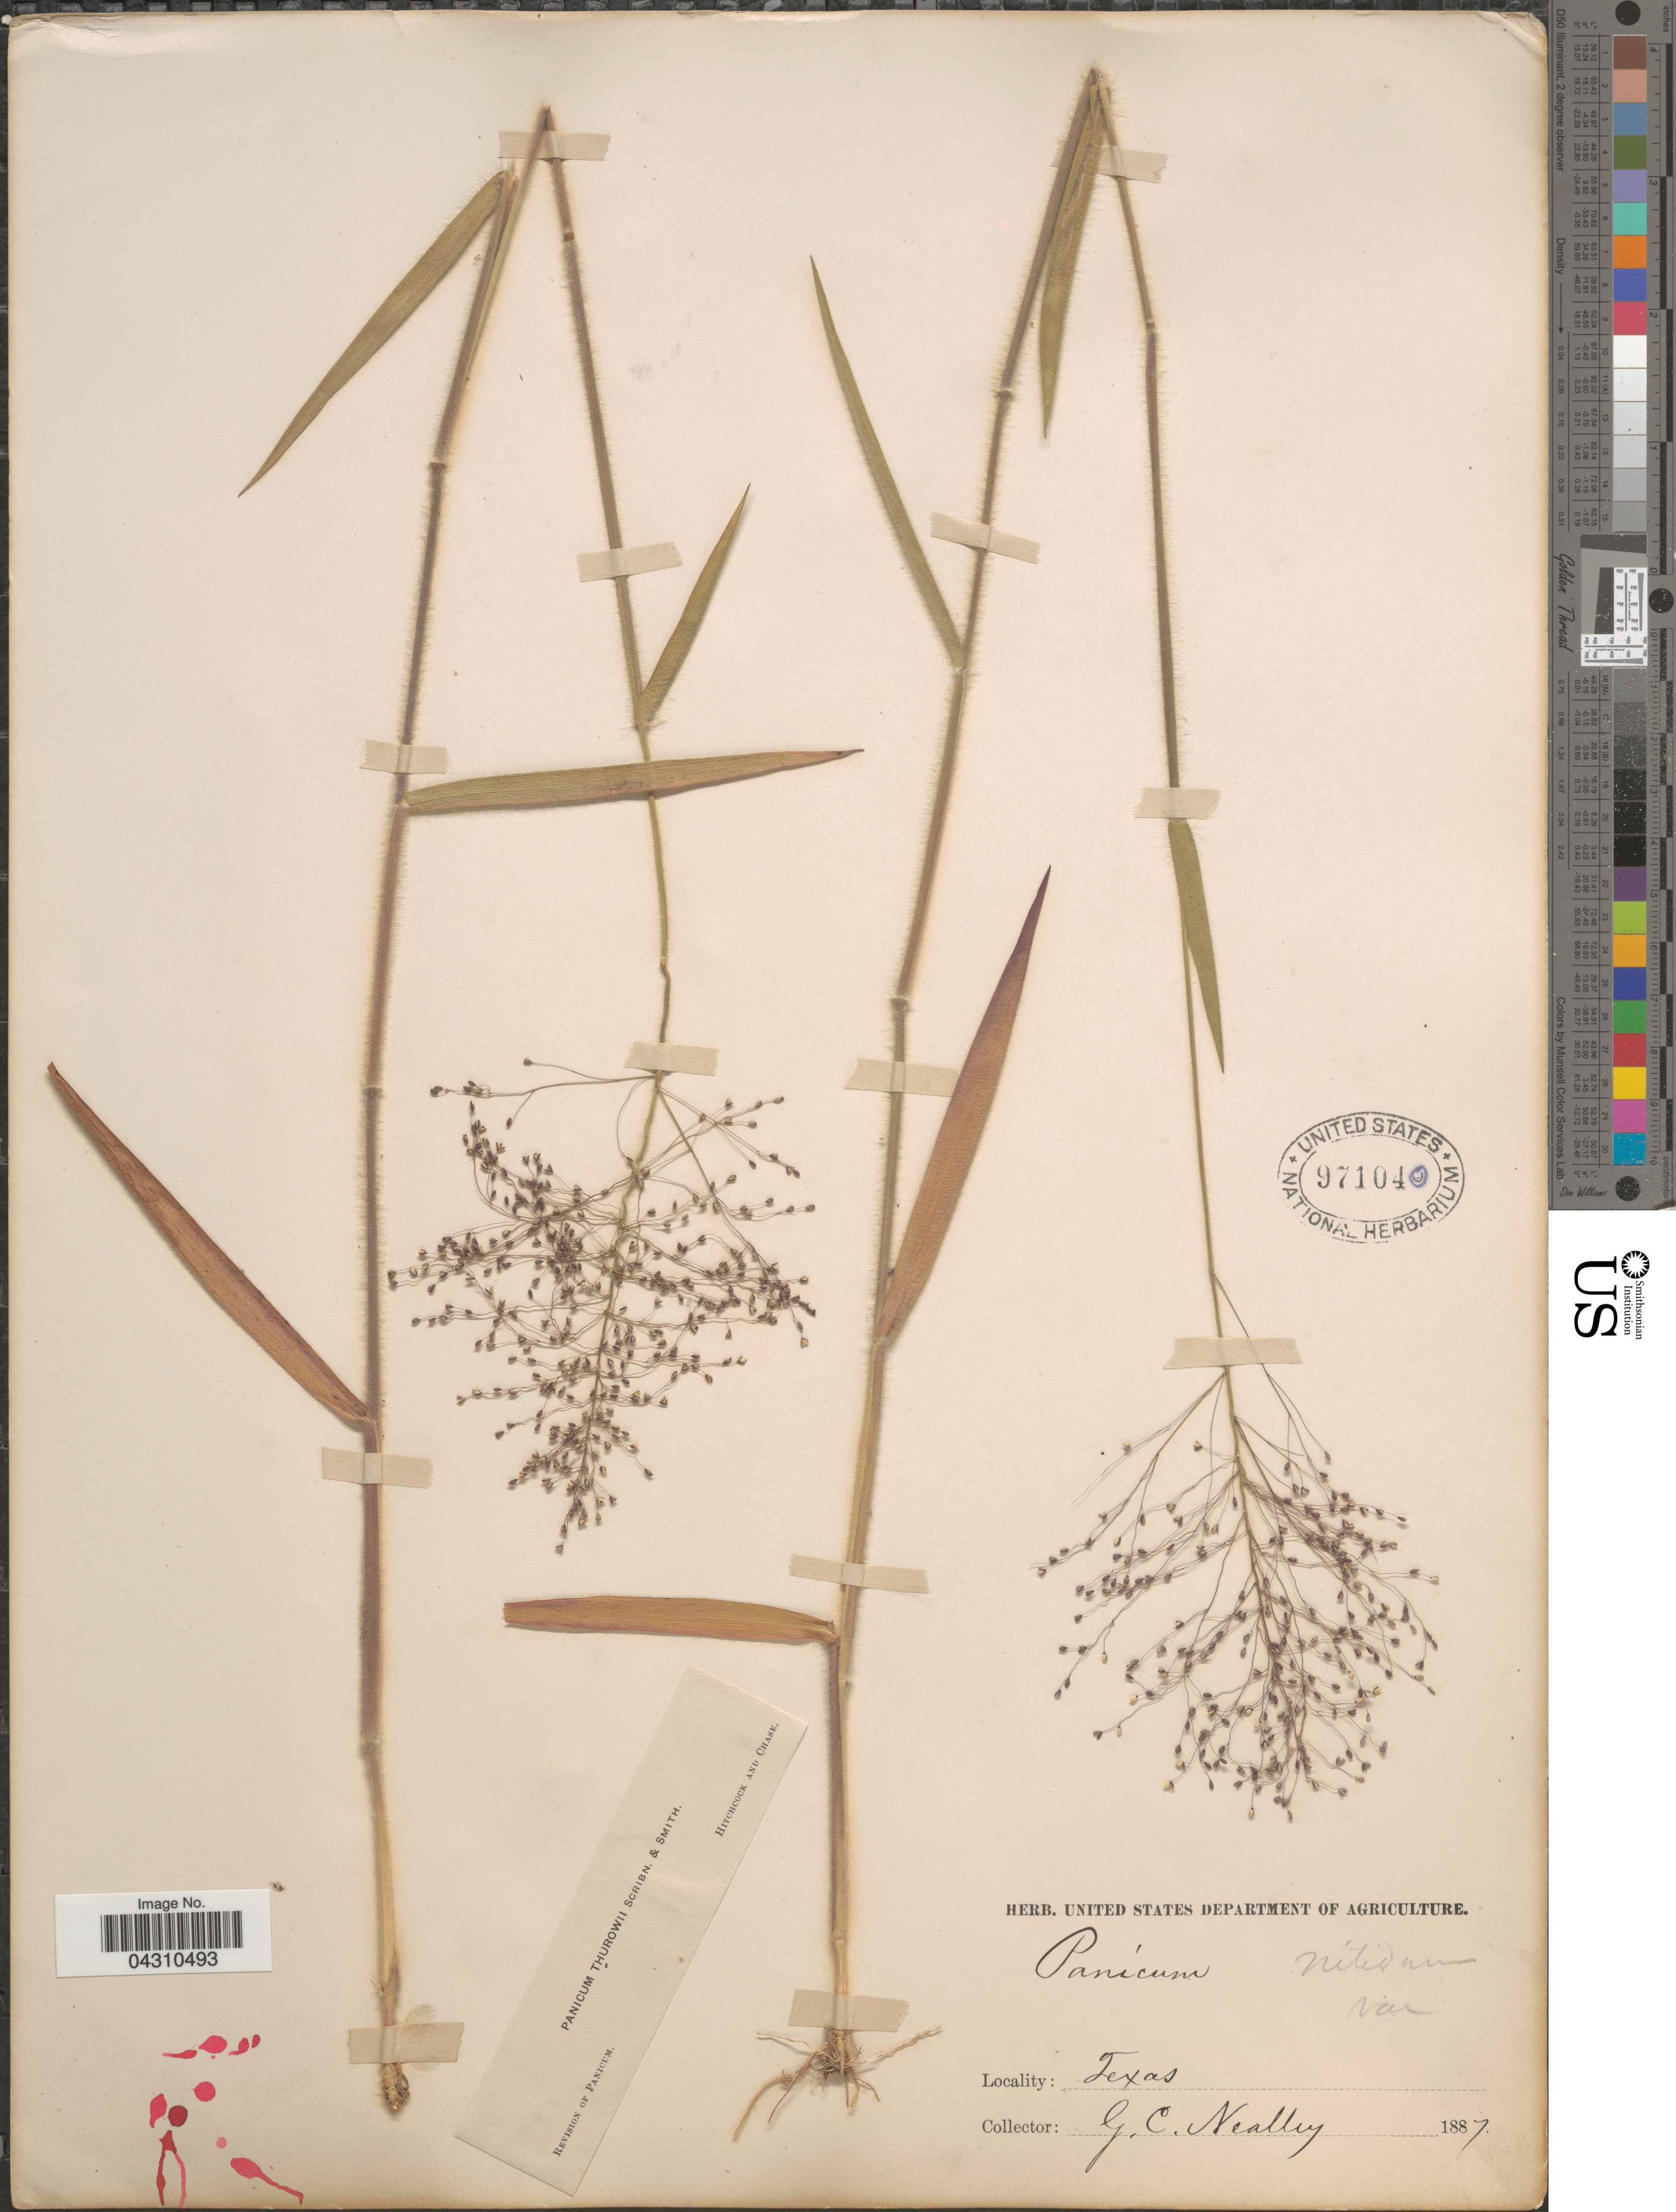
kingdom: Plantae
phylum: Tracheophyta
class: Liliopsida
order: Poales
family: Poaceae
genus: Dichanthelium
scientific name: Dichanthelium acuminatum var. acuminatum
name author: (Sw.) Gould & C.A. Clark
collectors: G. C. Nealley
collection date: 1887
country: United States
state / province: Texas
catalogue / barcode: US 971040